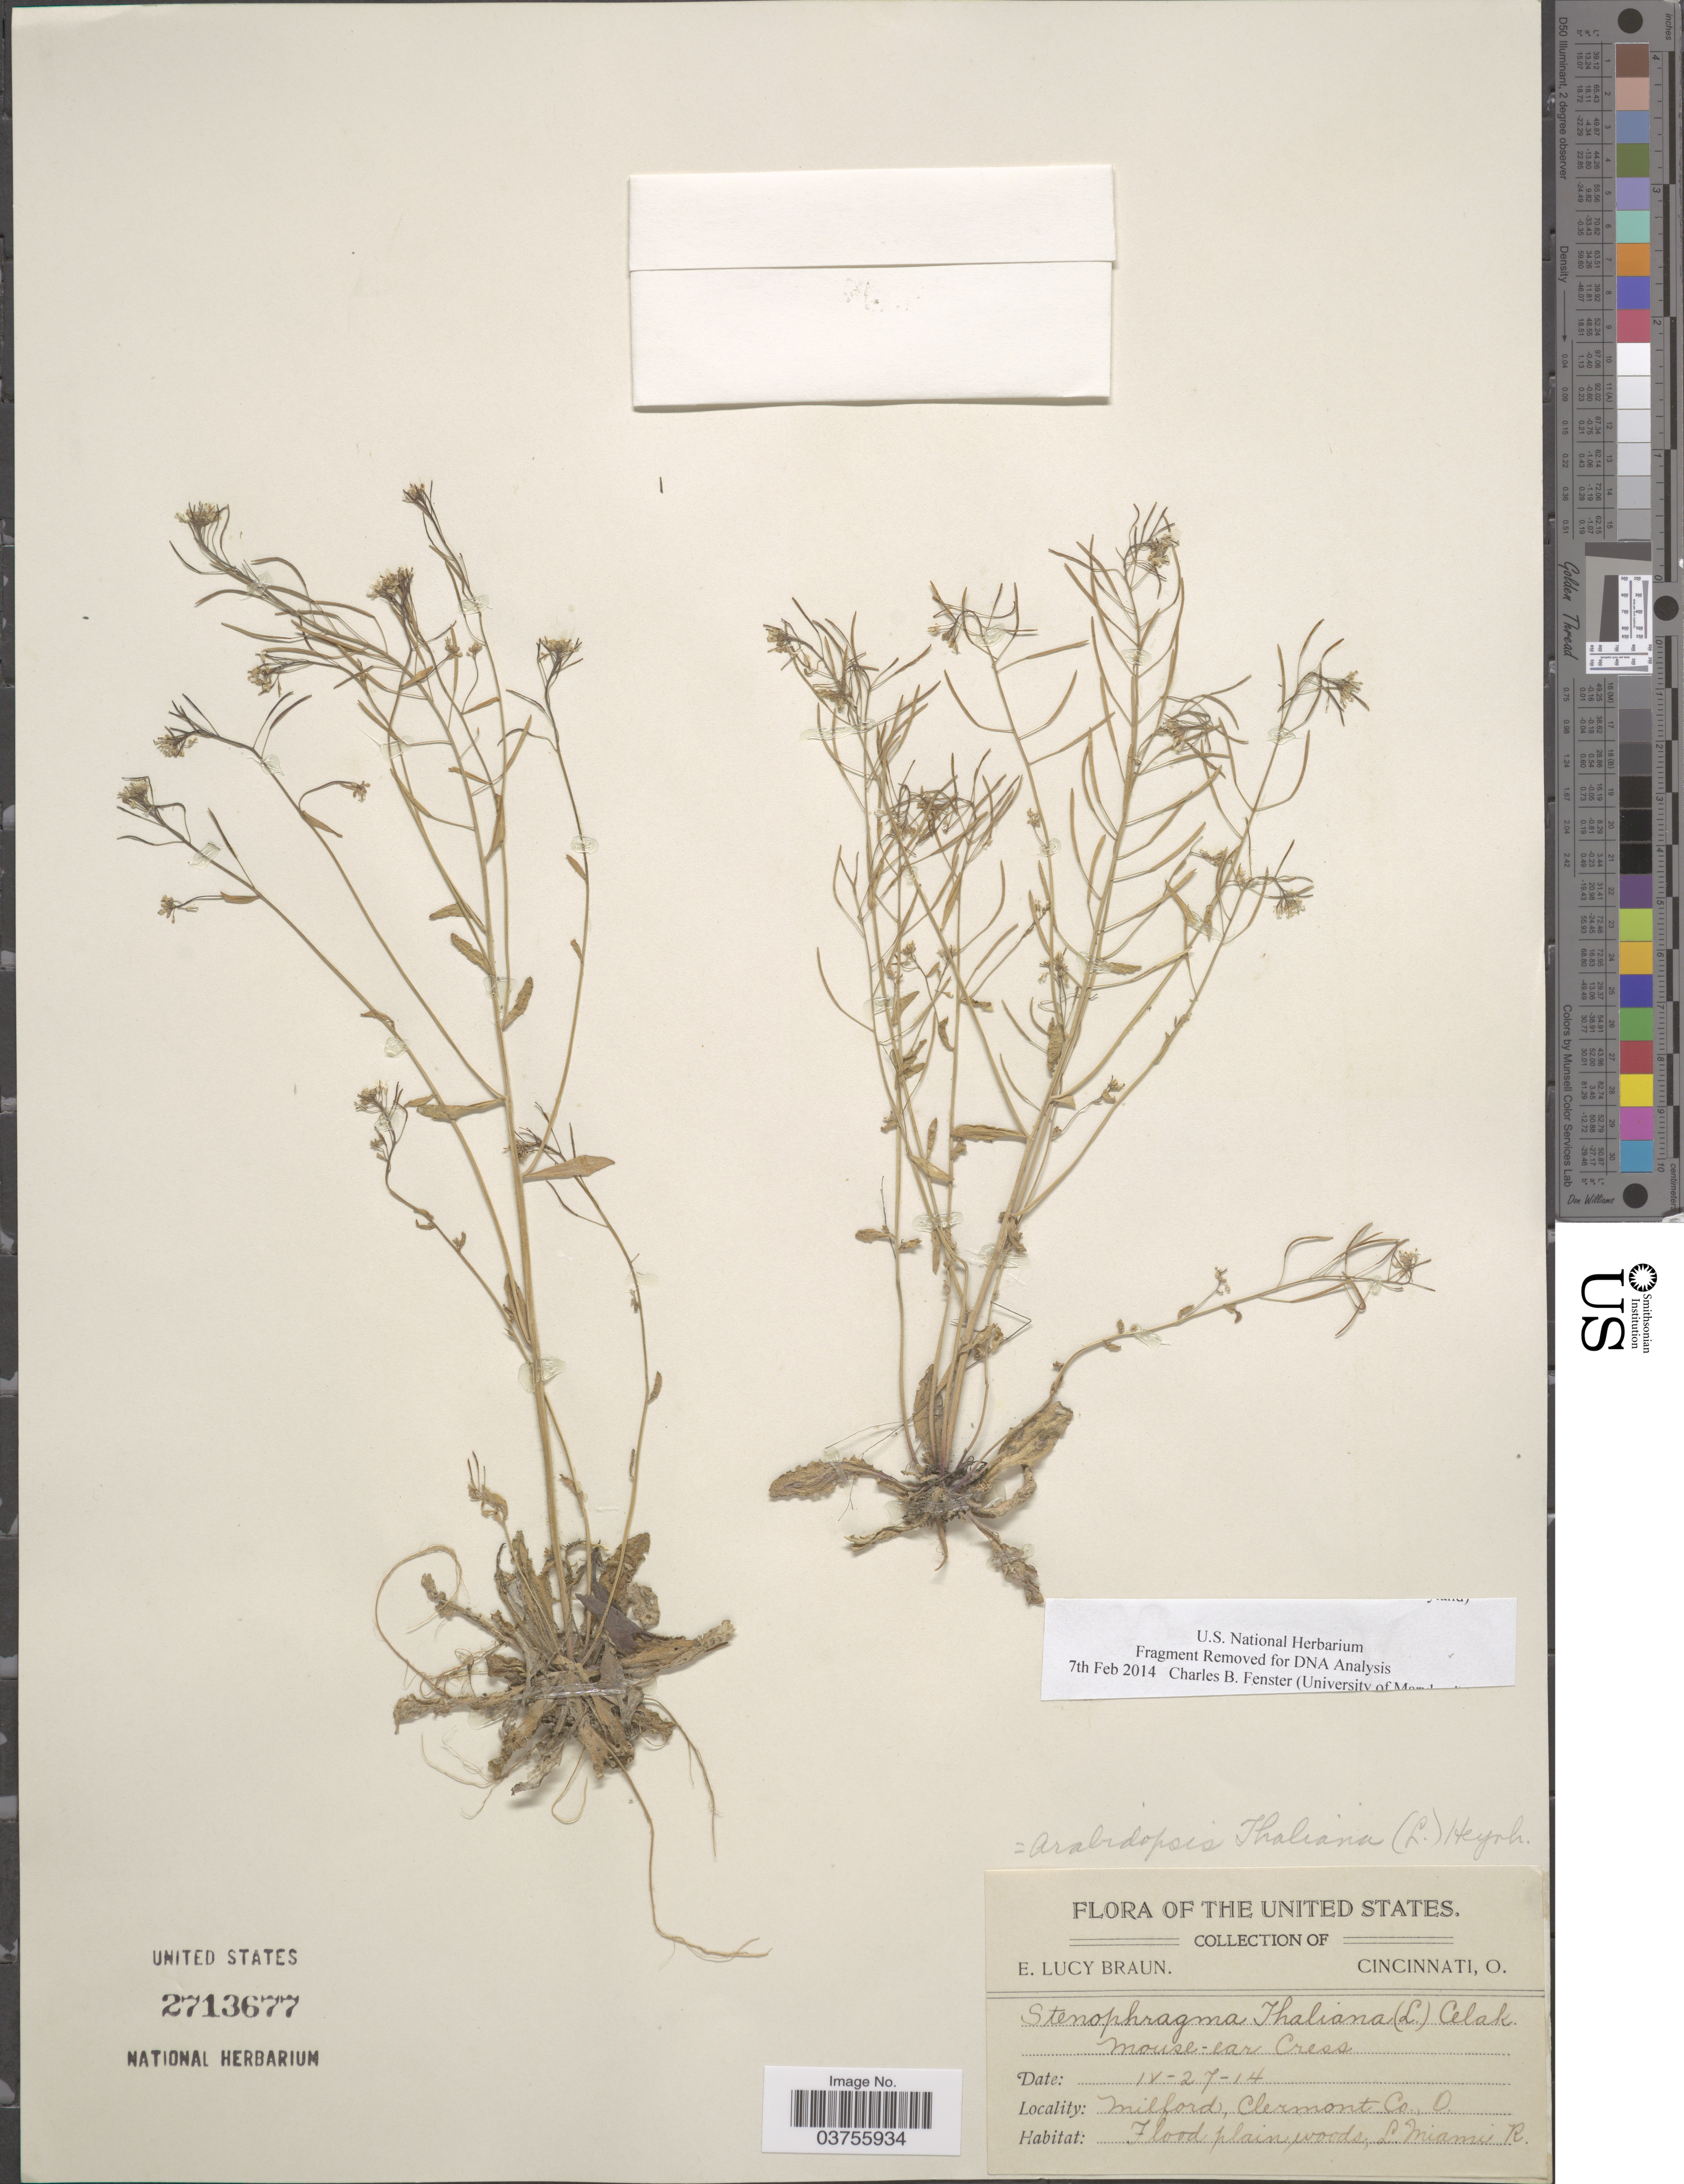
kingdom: Plantae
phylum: Tracheophyta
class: Magnoliopsida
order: Brassicales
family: Brassicaceae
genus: Arabidopsis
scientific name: Arabidopsis thaliana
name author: (L.) Heynh.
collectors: E. L. Braun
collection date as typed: Transcribed d/m/y: 27/4/14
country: United States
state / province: Ohio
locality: Milford, Clermont Co. Flood plain woods, L. Miami R.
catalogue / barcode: US 2713677